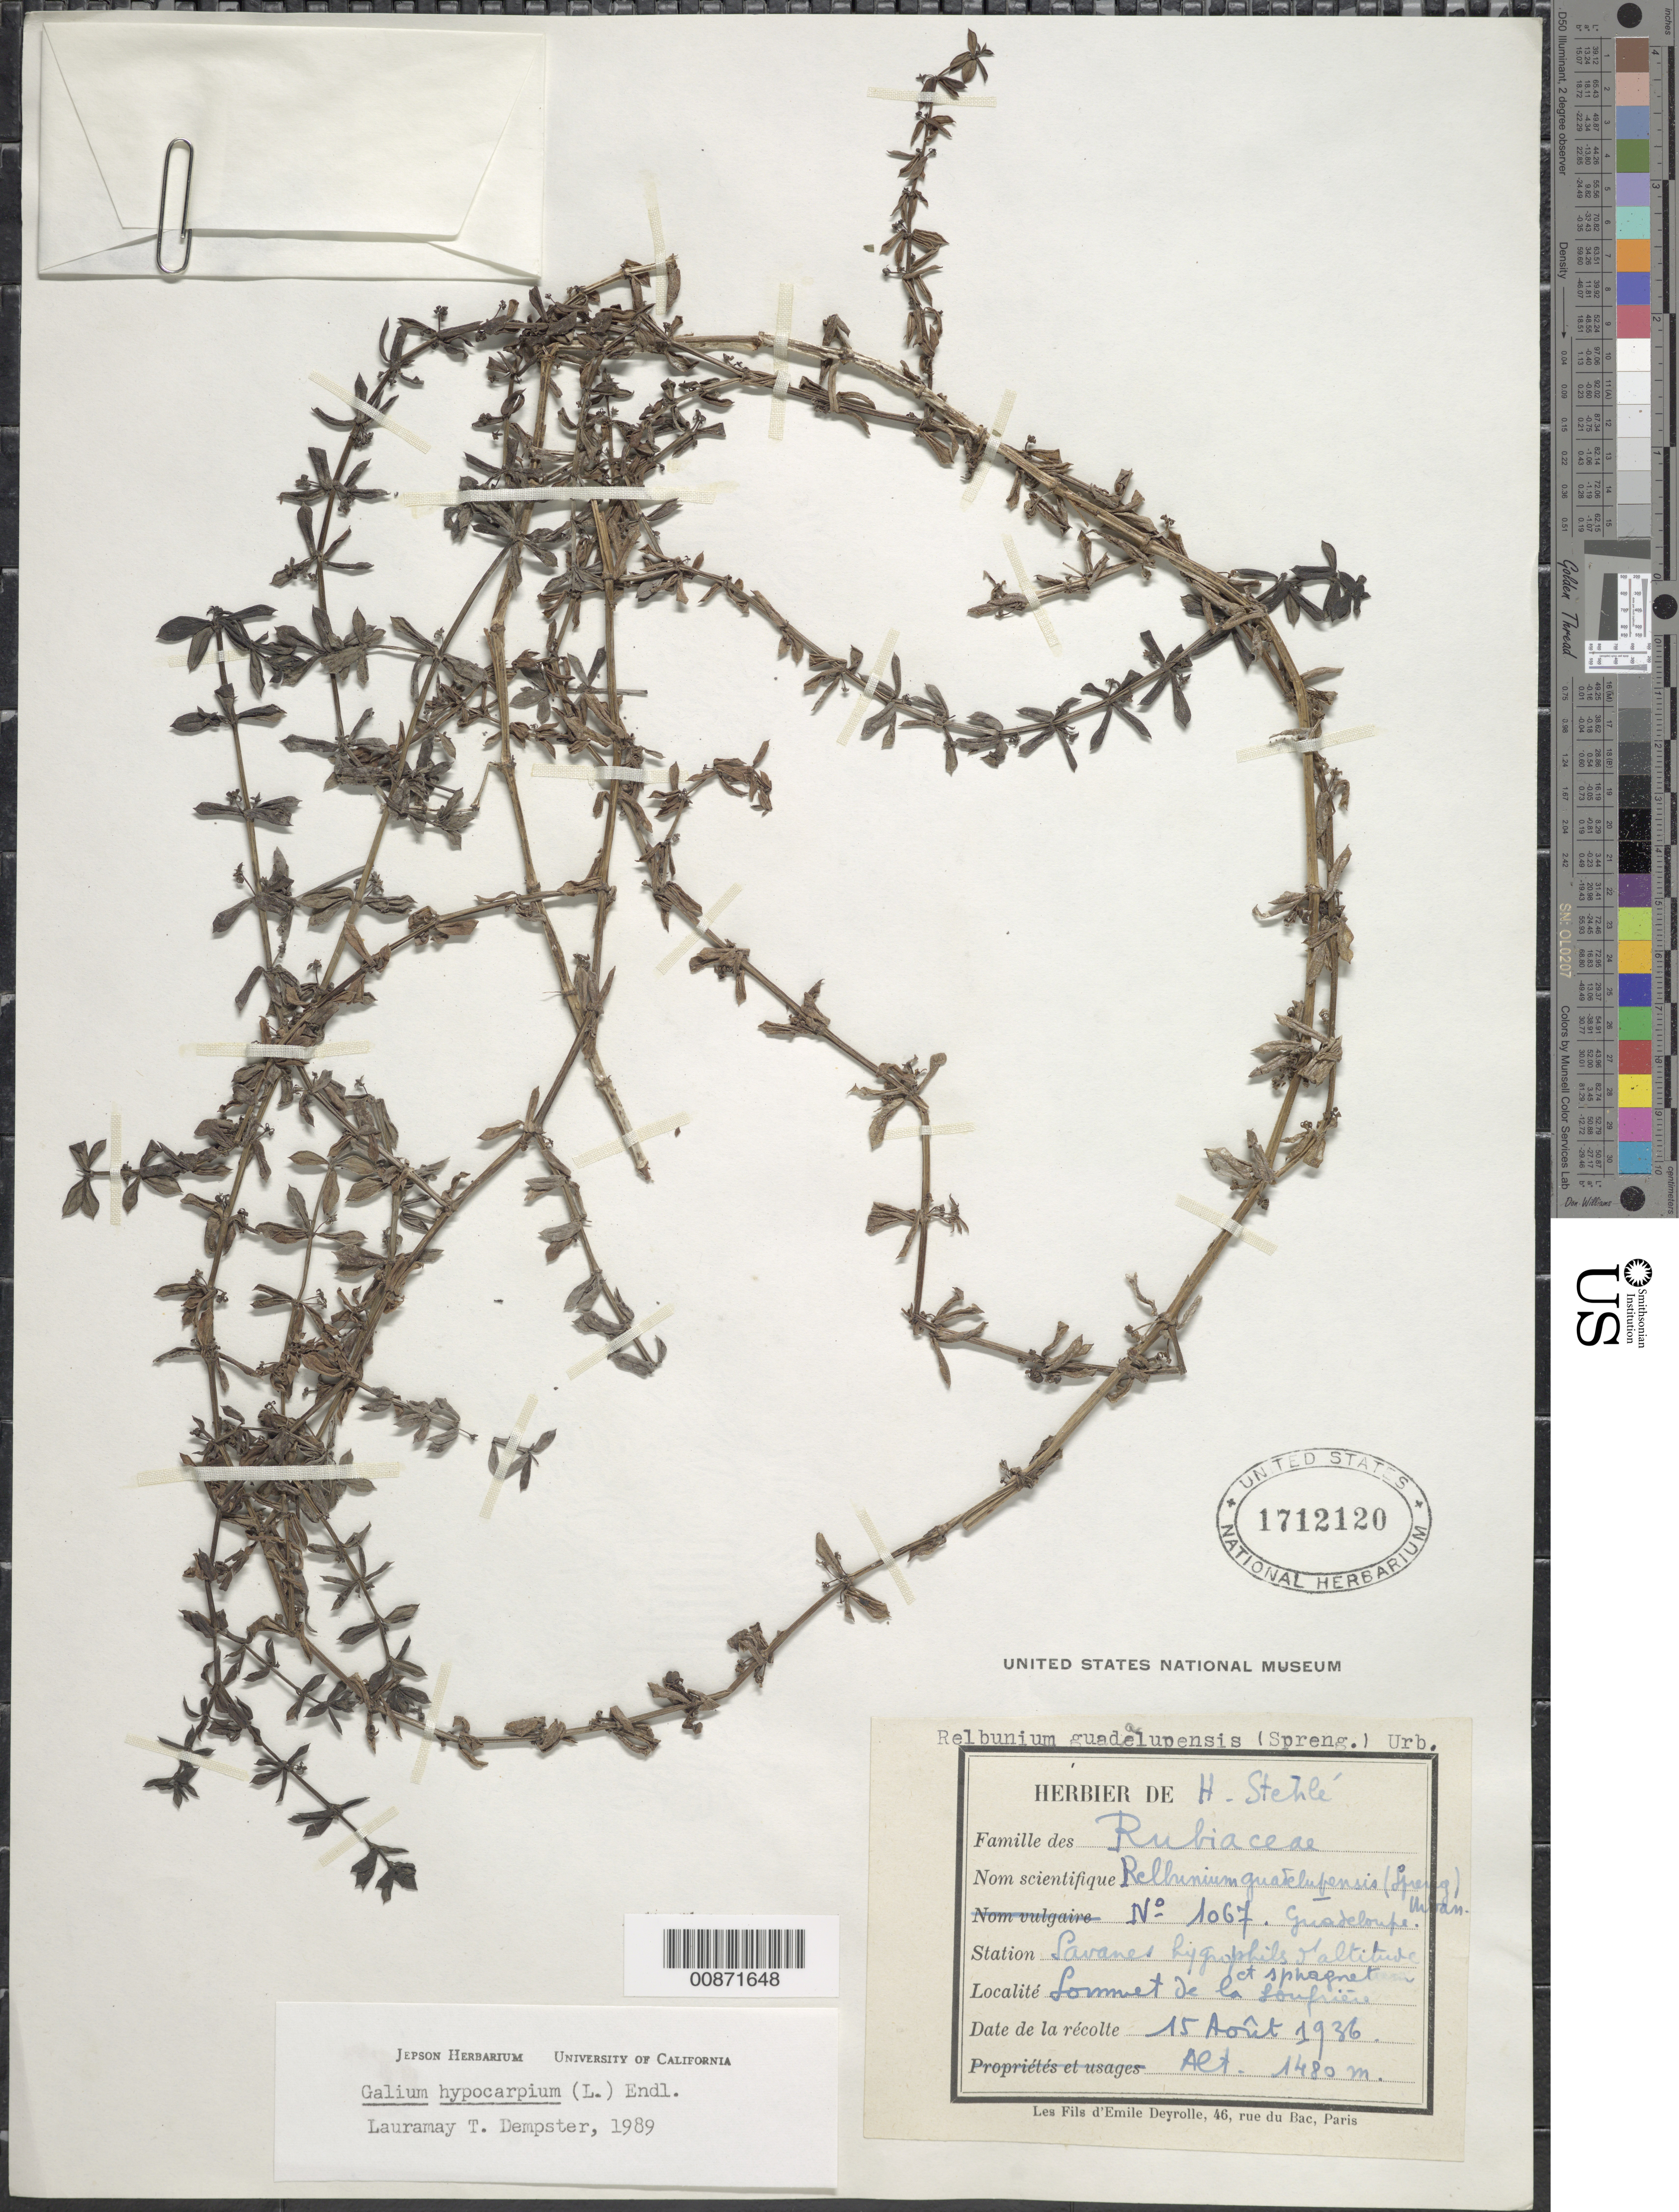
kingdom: Plantae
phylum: Tracheophyta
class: Magnoliopsida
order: Gentianales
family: Rubiaceae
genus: Galium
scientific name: Galium hypocarpium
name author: (L.) Endl. ex Griseb.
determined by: Dempster, L. T.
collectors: H. Stehlé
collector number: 1067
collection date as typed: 15 Aug 1936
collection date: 1936-08-15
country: Guadeloupe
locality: Sommet de la Soufriêre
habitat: Savanes hygrophils de altitude et sphagnetum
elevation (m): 1480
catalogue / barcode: US 1712120